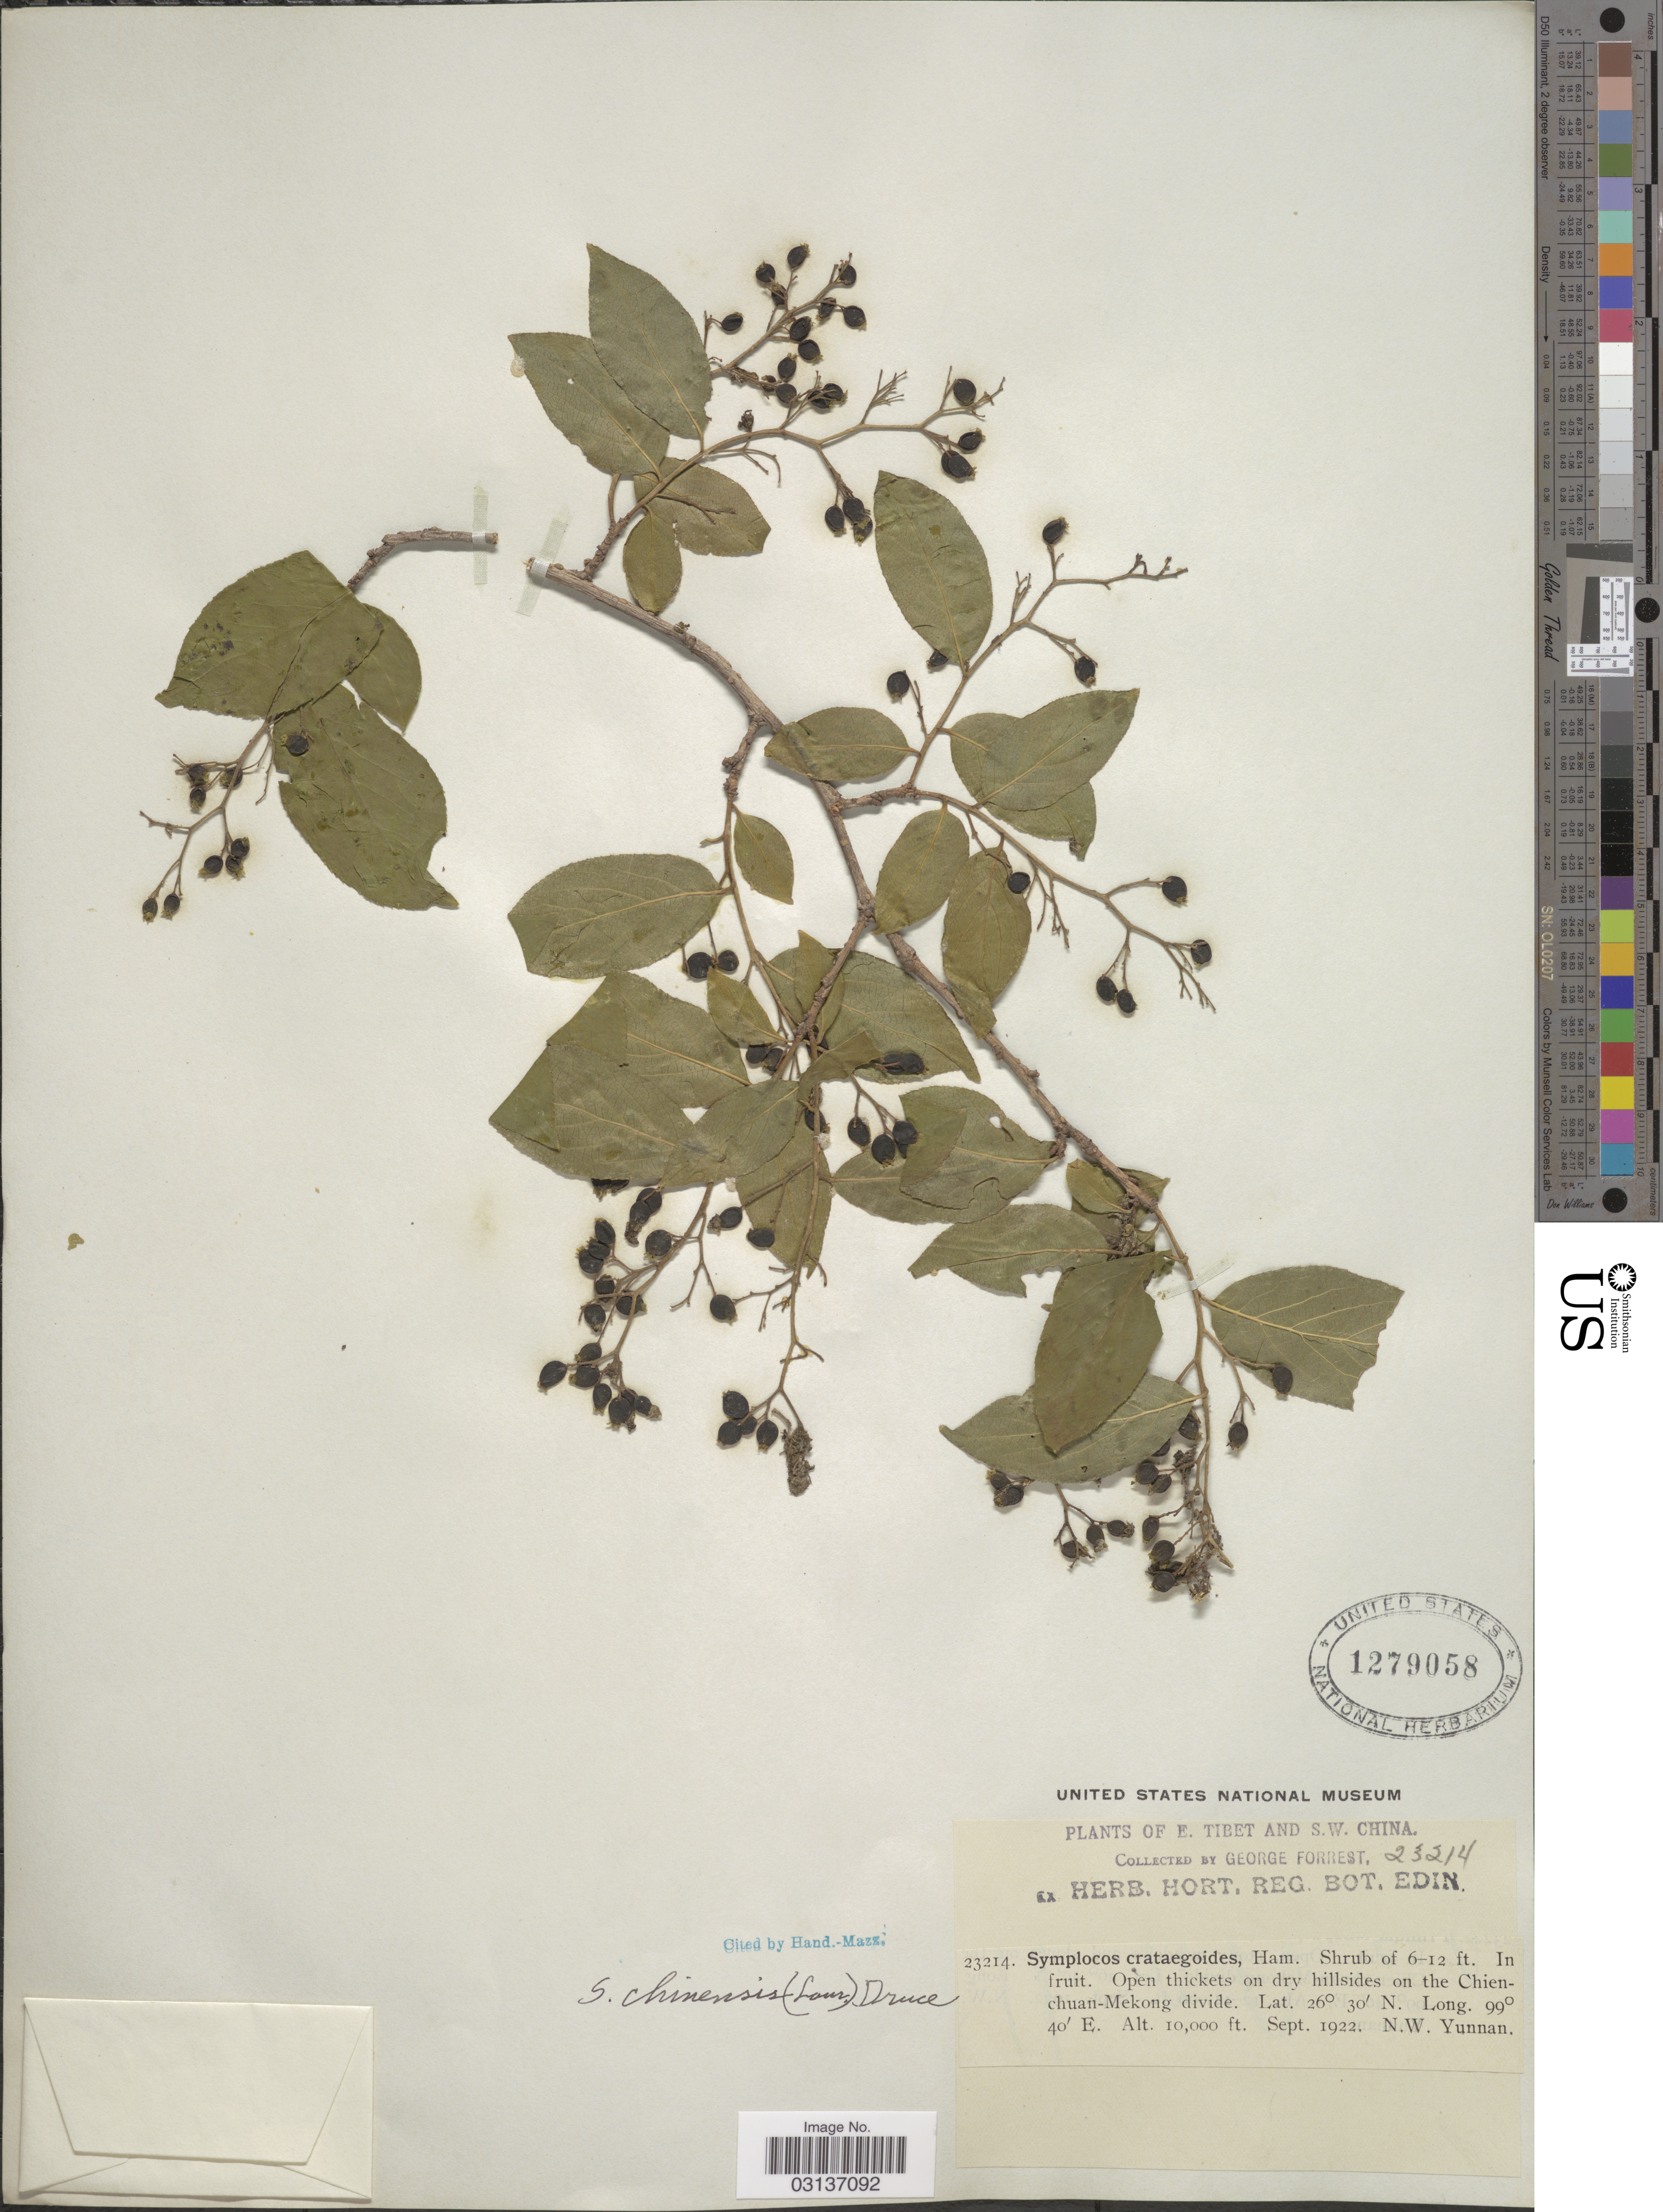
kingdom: Plantae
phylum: Tracheophyta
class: Magnoliopsida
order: Ericales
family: Symplocaceae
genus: Symplocos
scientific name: Symplocos paniculata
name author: Miq.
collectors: G. Forrest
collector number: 23214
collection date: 1922-09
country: China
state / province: Yunnan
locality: S. W. China. Hillsides on the Chienchuan-Mekong divide. N. W. Yunnan.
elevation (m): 3048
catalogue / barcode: US 1279058